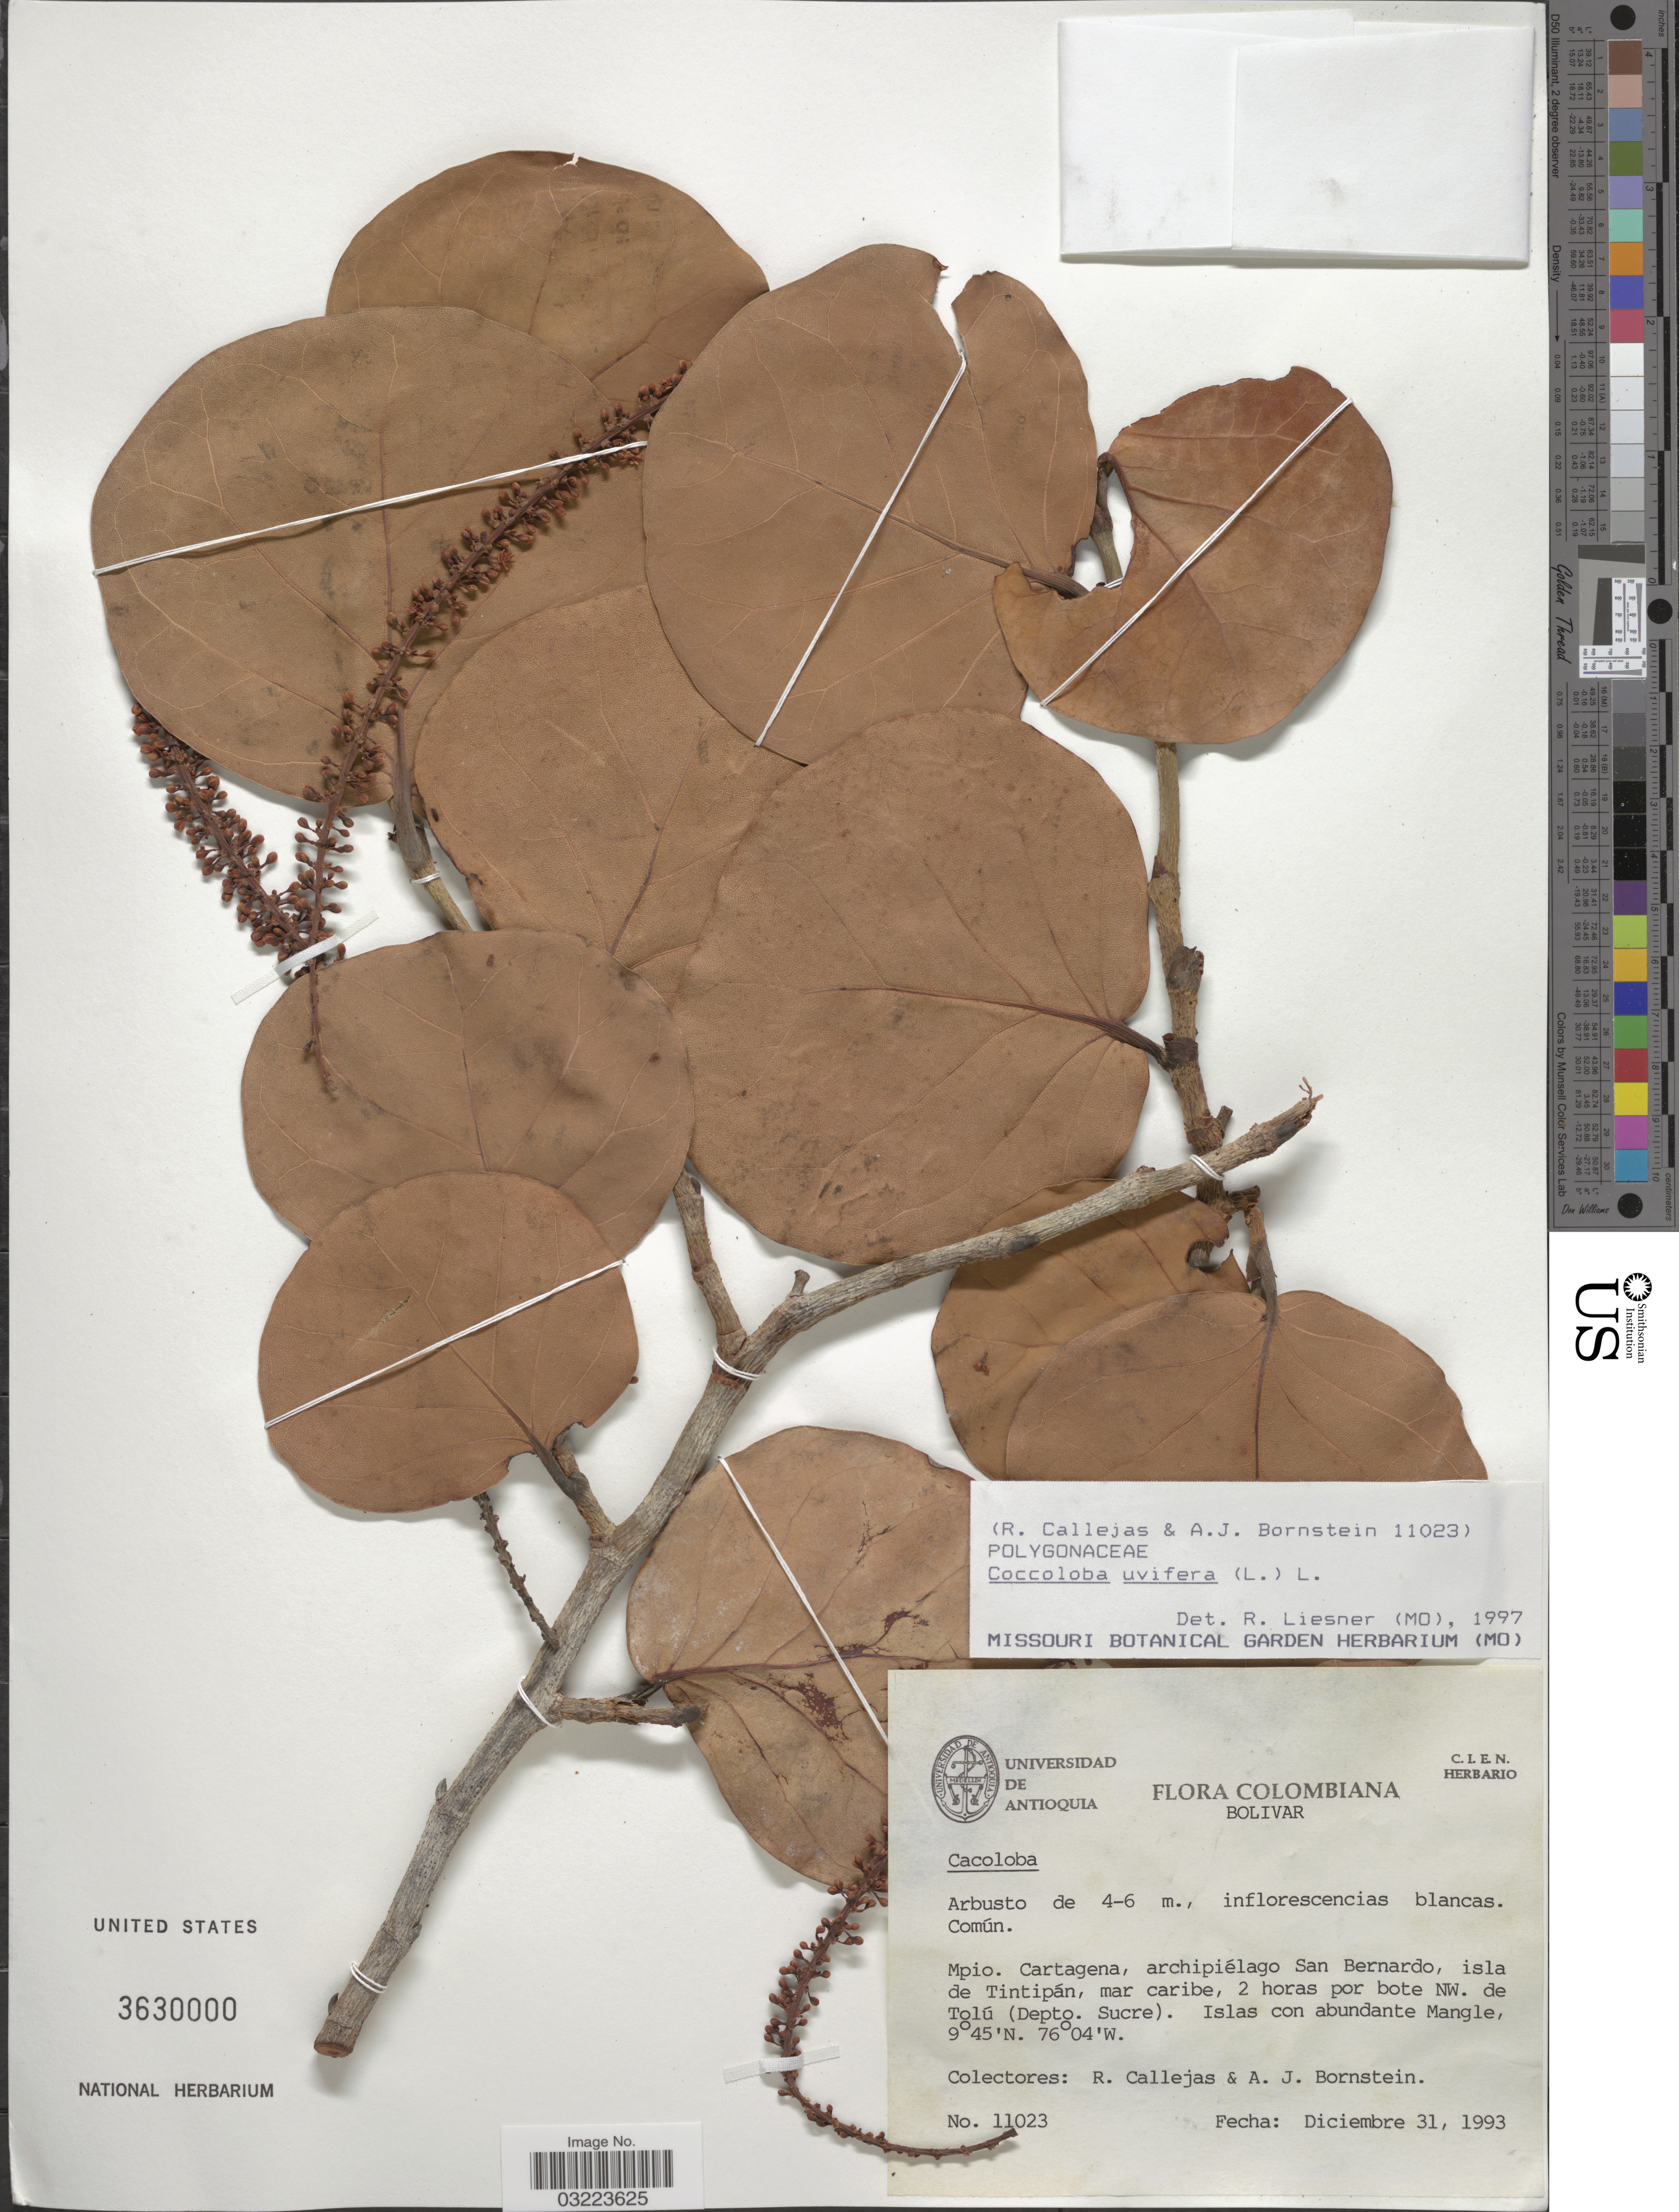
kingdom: Plantae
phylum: Tracheophyta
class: Magnoliopsida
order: Caryophyllales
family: Polygonaceae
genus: Coccoloba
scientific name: Coccoloba uvifera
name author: L.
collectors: R. Callejas & A. Bornstein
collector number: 11023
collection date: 1993-12-31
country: Colombia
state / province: Bolívar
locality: Mpio. Cartagena, archipiélago San Bernardo, isla de Tintipán, mar caribe, 2 horas por bote NW. de Tolú (Depto. Sucre). Islas con abundante Mangle.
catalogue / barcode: US 3630000